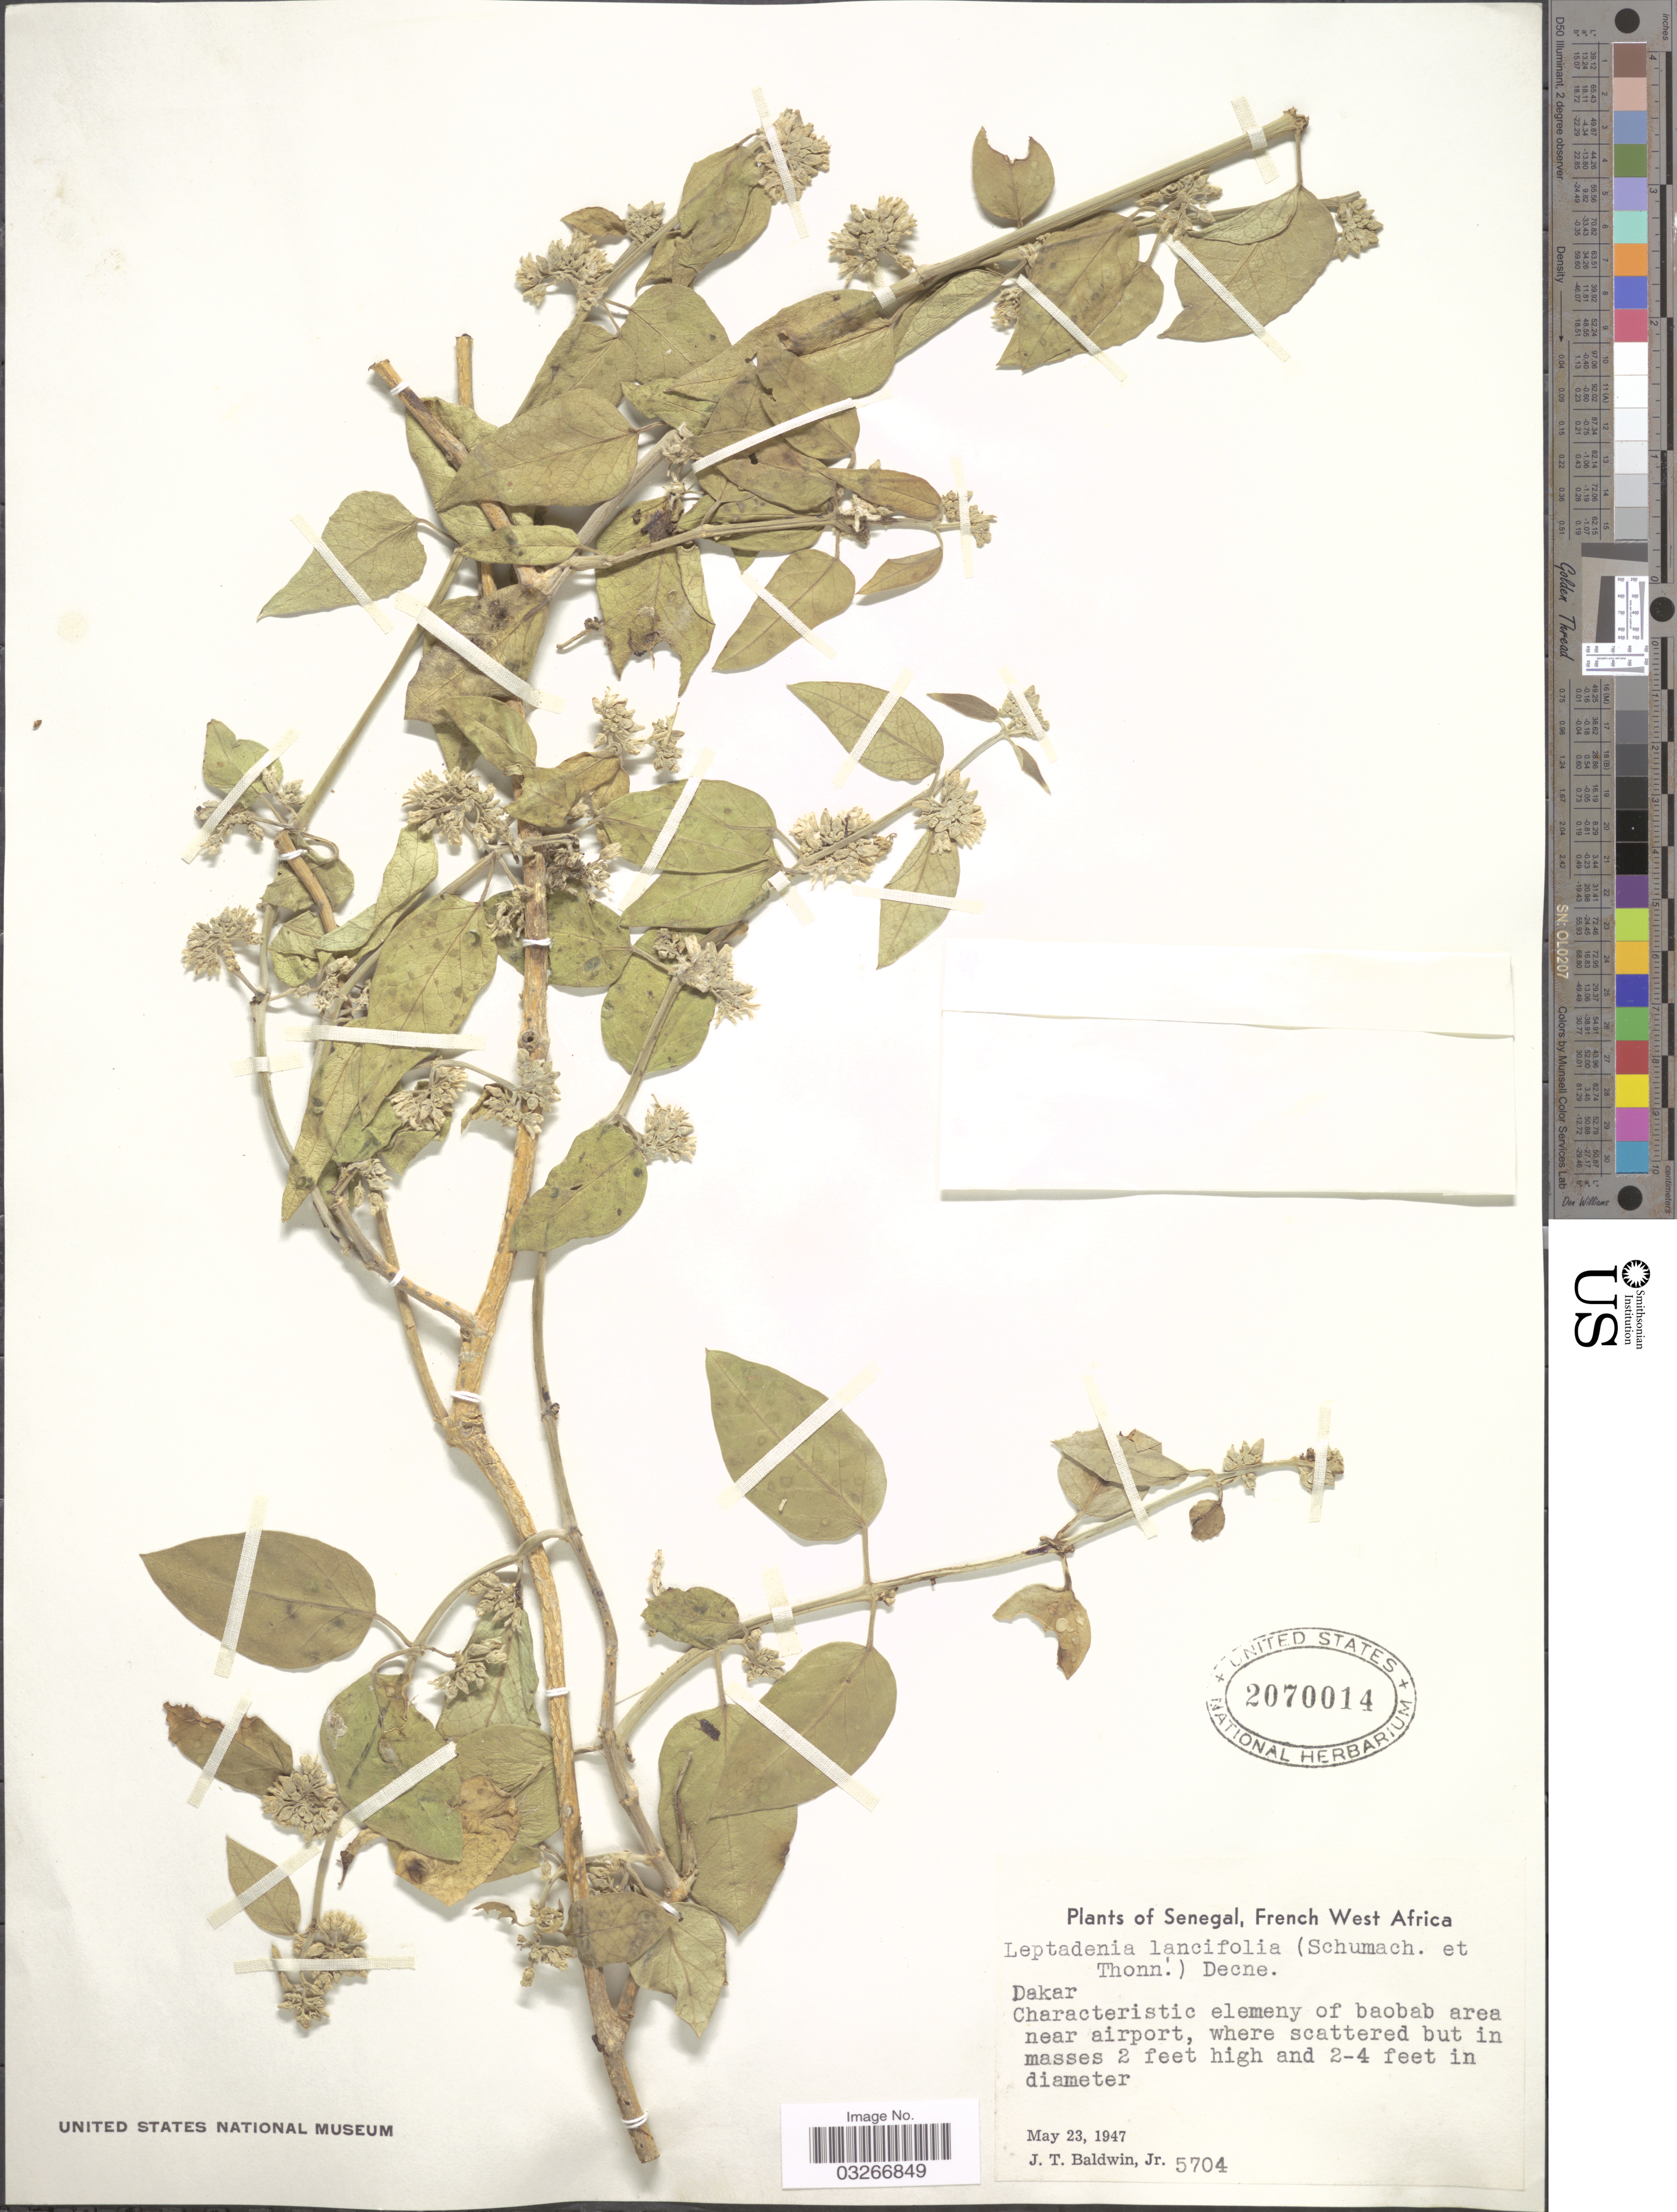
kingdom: Plantae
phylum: Tracheophyta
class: Magnoliopsida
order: Gentianales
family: Apocynaceae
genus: Leptadenia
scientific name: Leptadenia lancifolia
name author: (Schumach.) Decne.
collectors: J. T. Baldwin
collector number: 5704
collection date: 1947-05-23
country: Senegal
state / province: Dakar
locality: French West Africa, Dakar, Characteristic elemeny of baobab area near airport.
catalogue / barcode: US 2070014